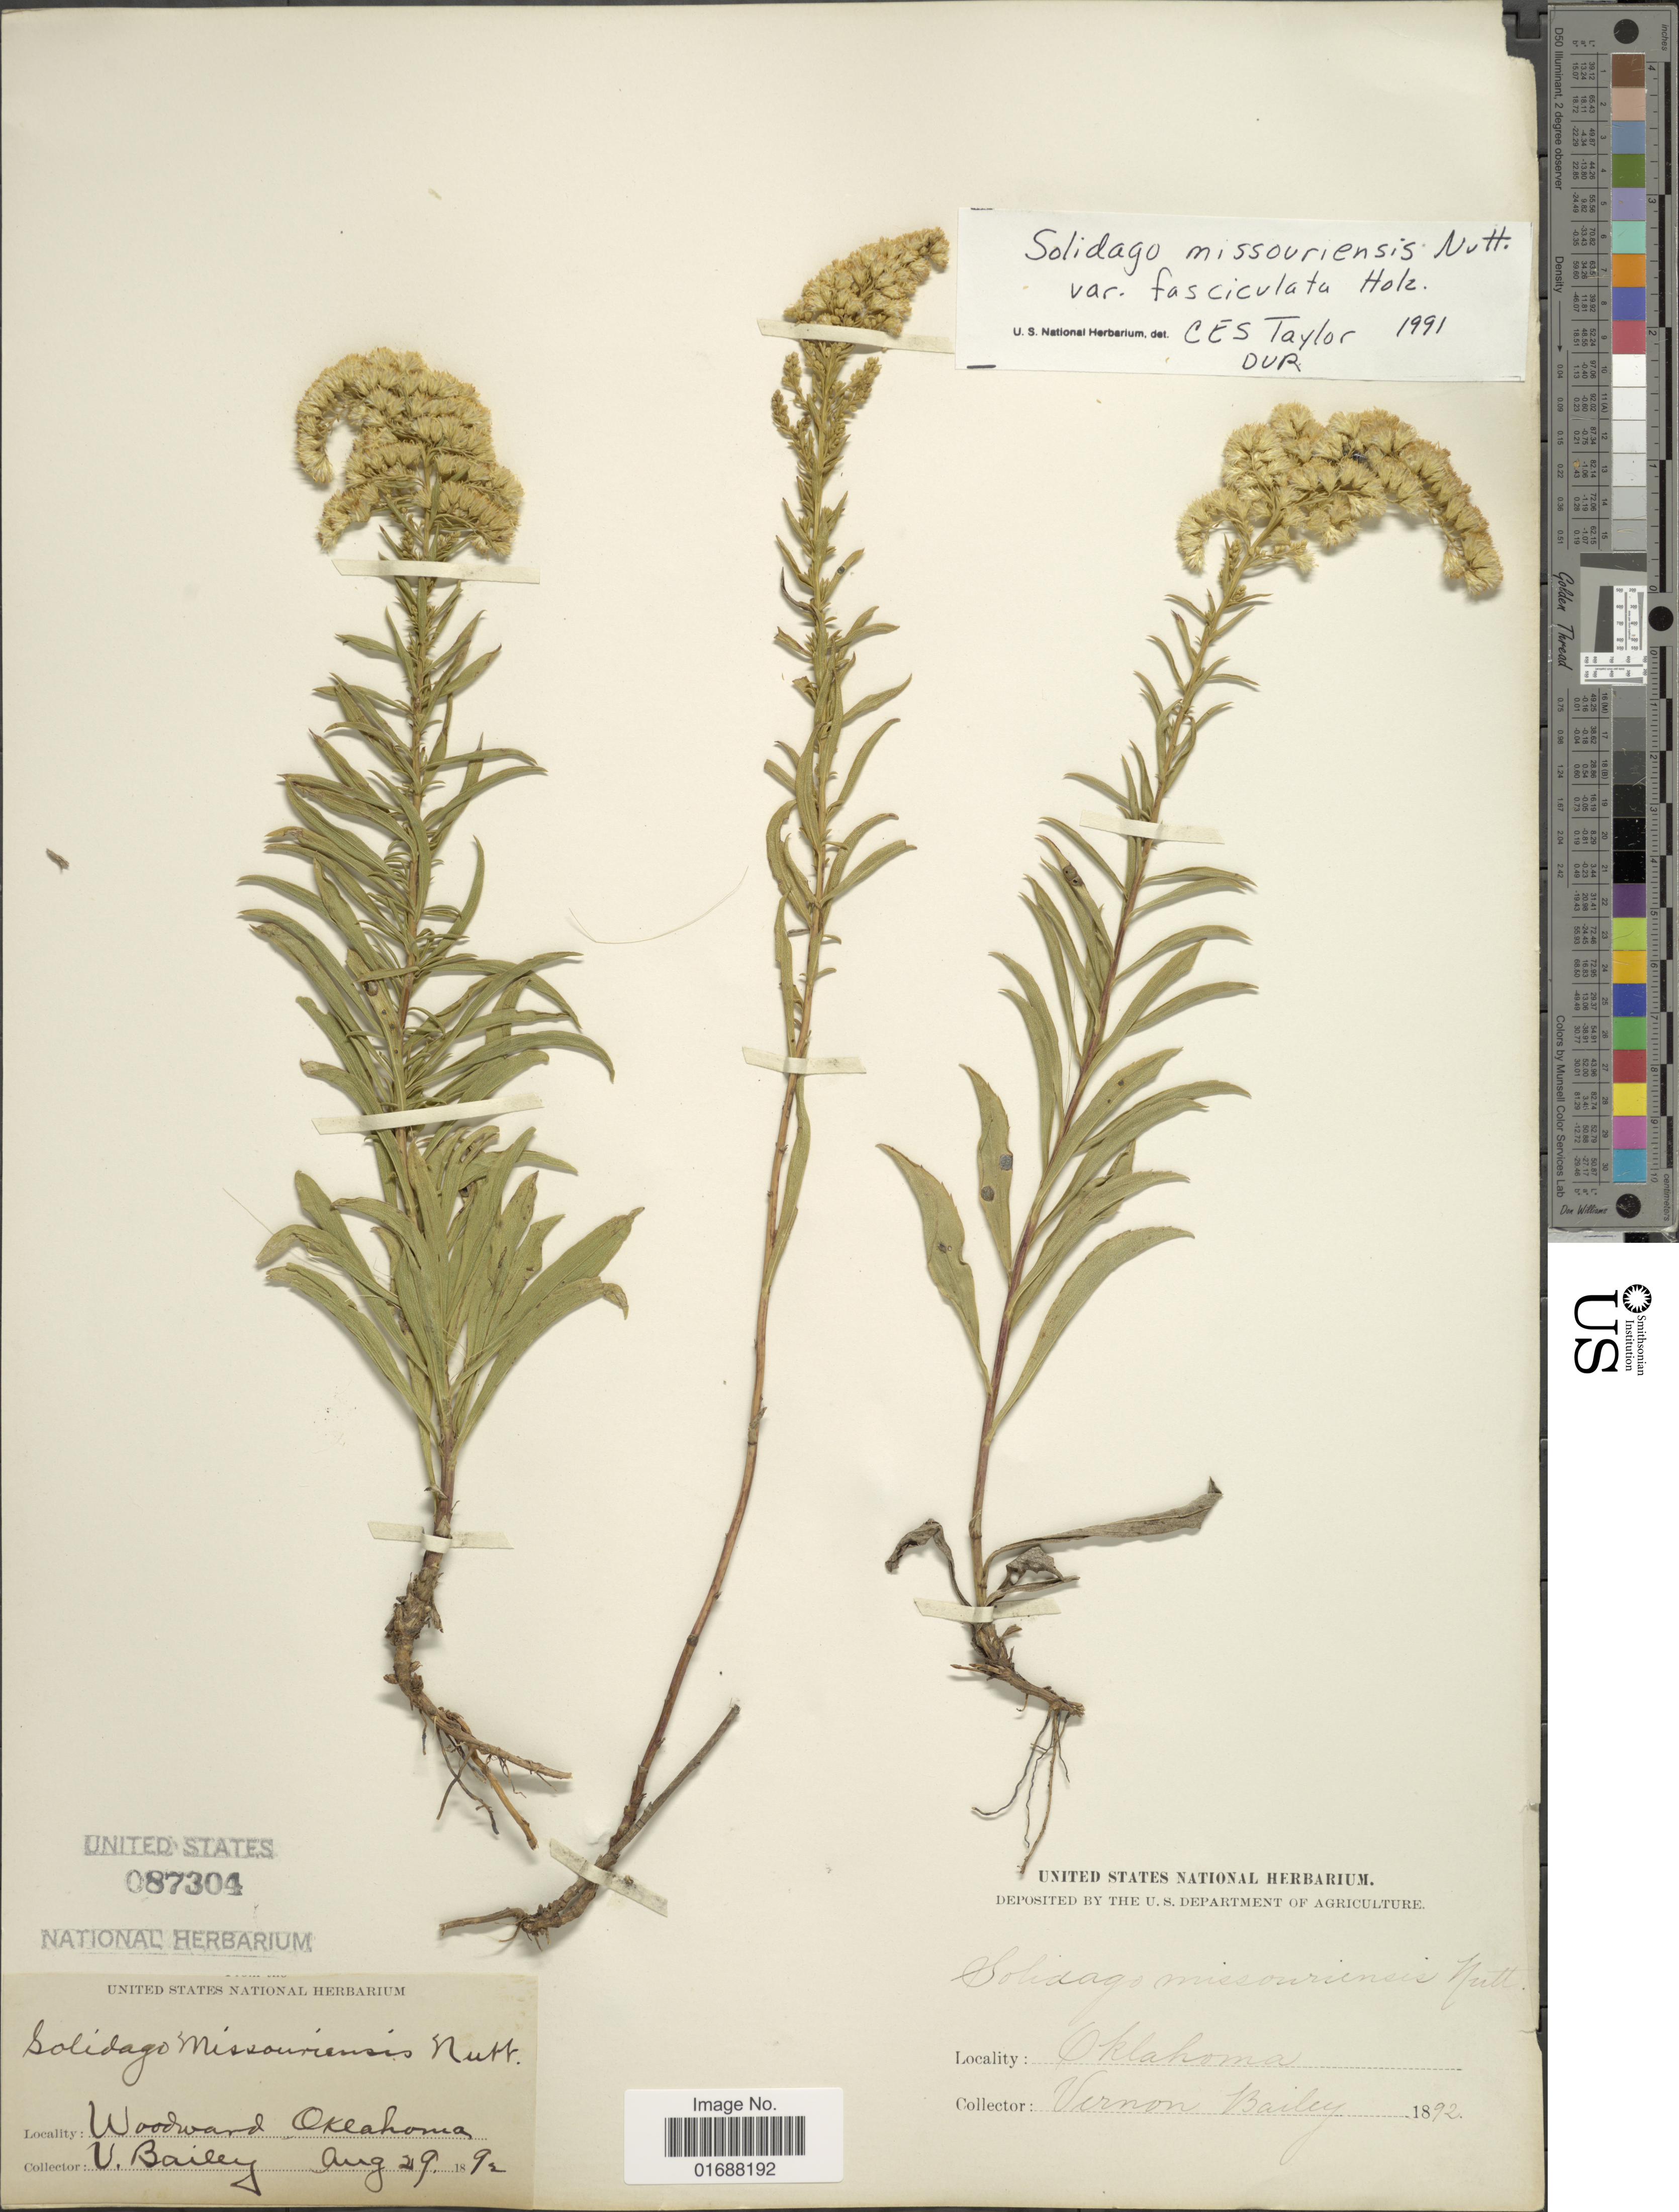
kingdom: Plantae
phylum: Tracheophyta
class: Magnoliopsida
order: Asterales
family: Asteraceae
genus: Solidago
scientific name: Solidago missouriensis var. fasciculata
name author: Holz.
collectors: V. O. Bailey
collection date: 1892-08-29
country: United States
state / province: Oklahoma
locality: Woodward Oklahama.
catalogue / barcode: US 87304